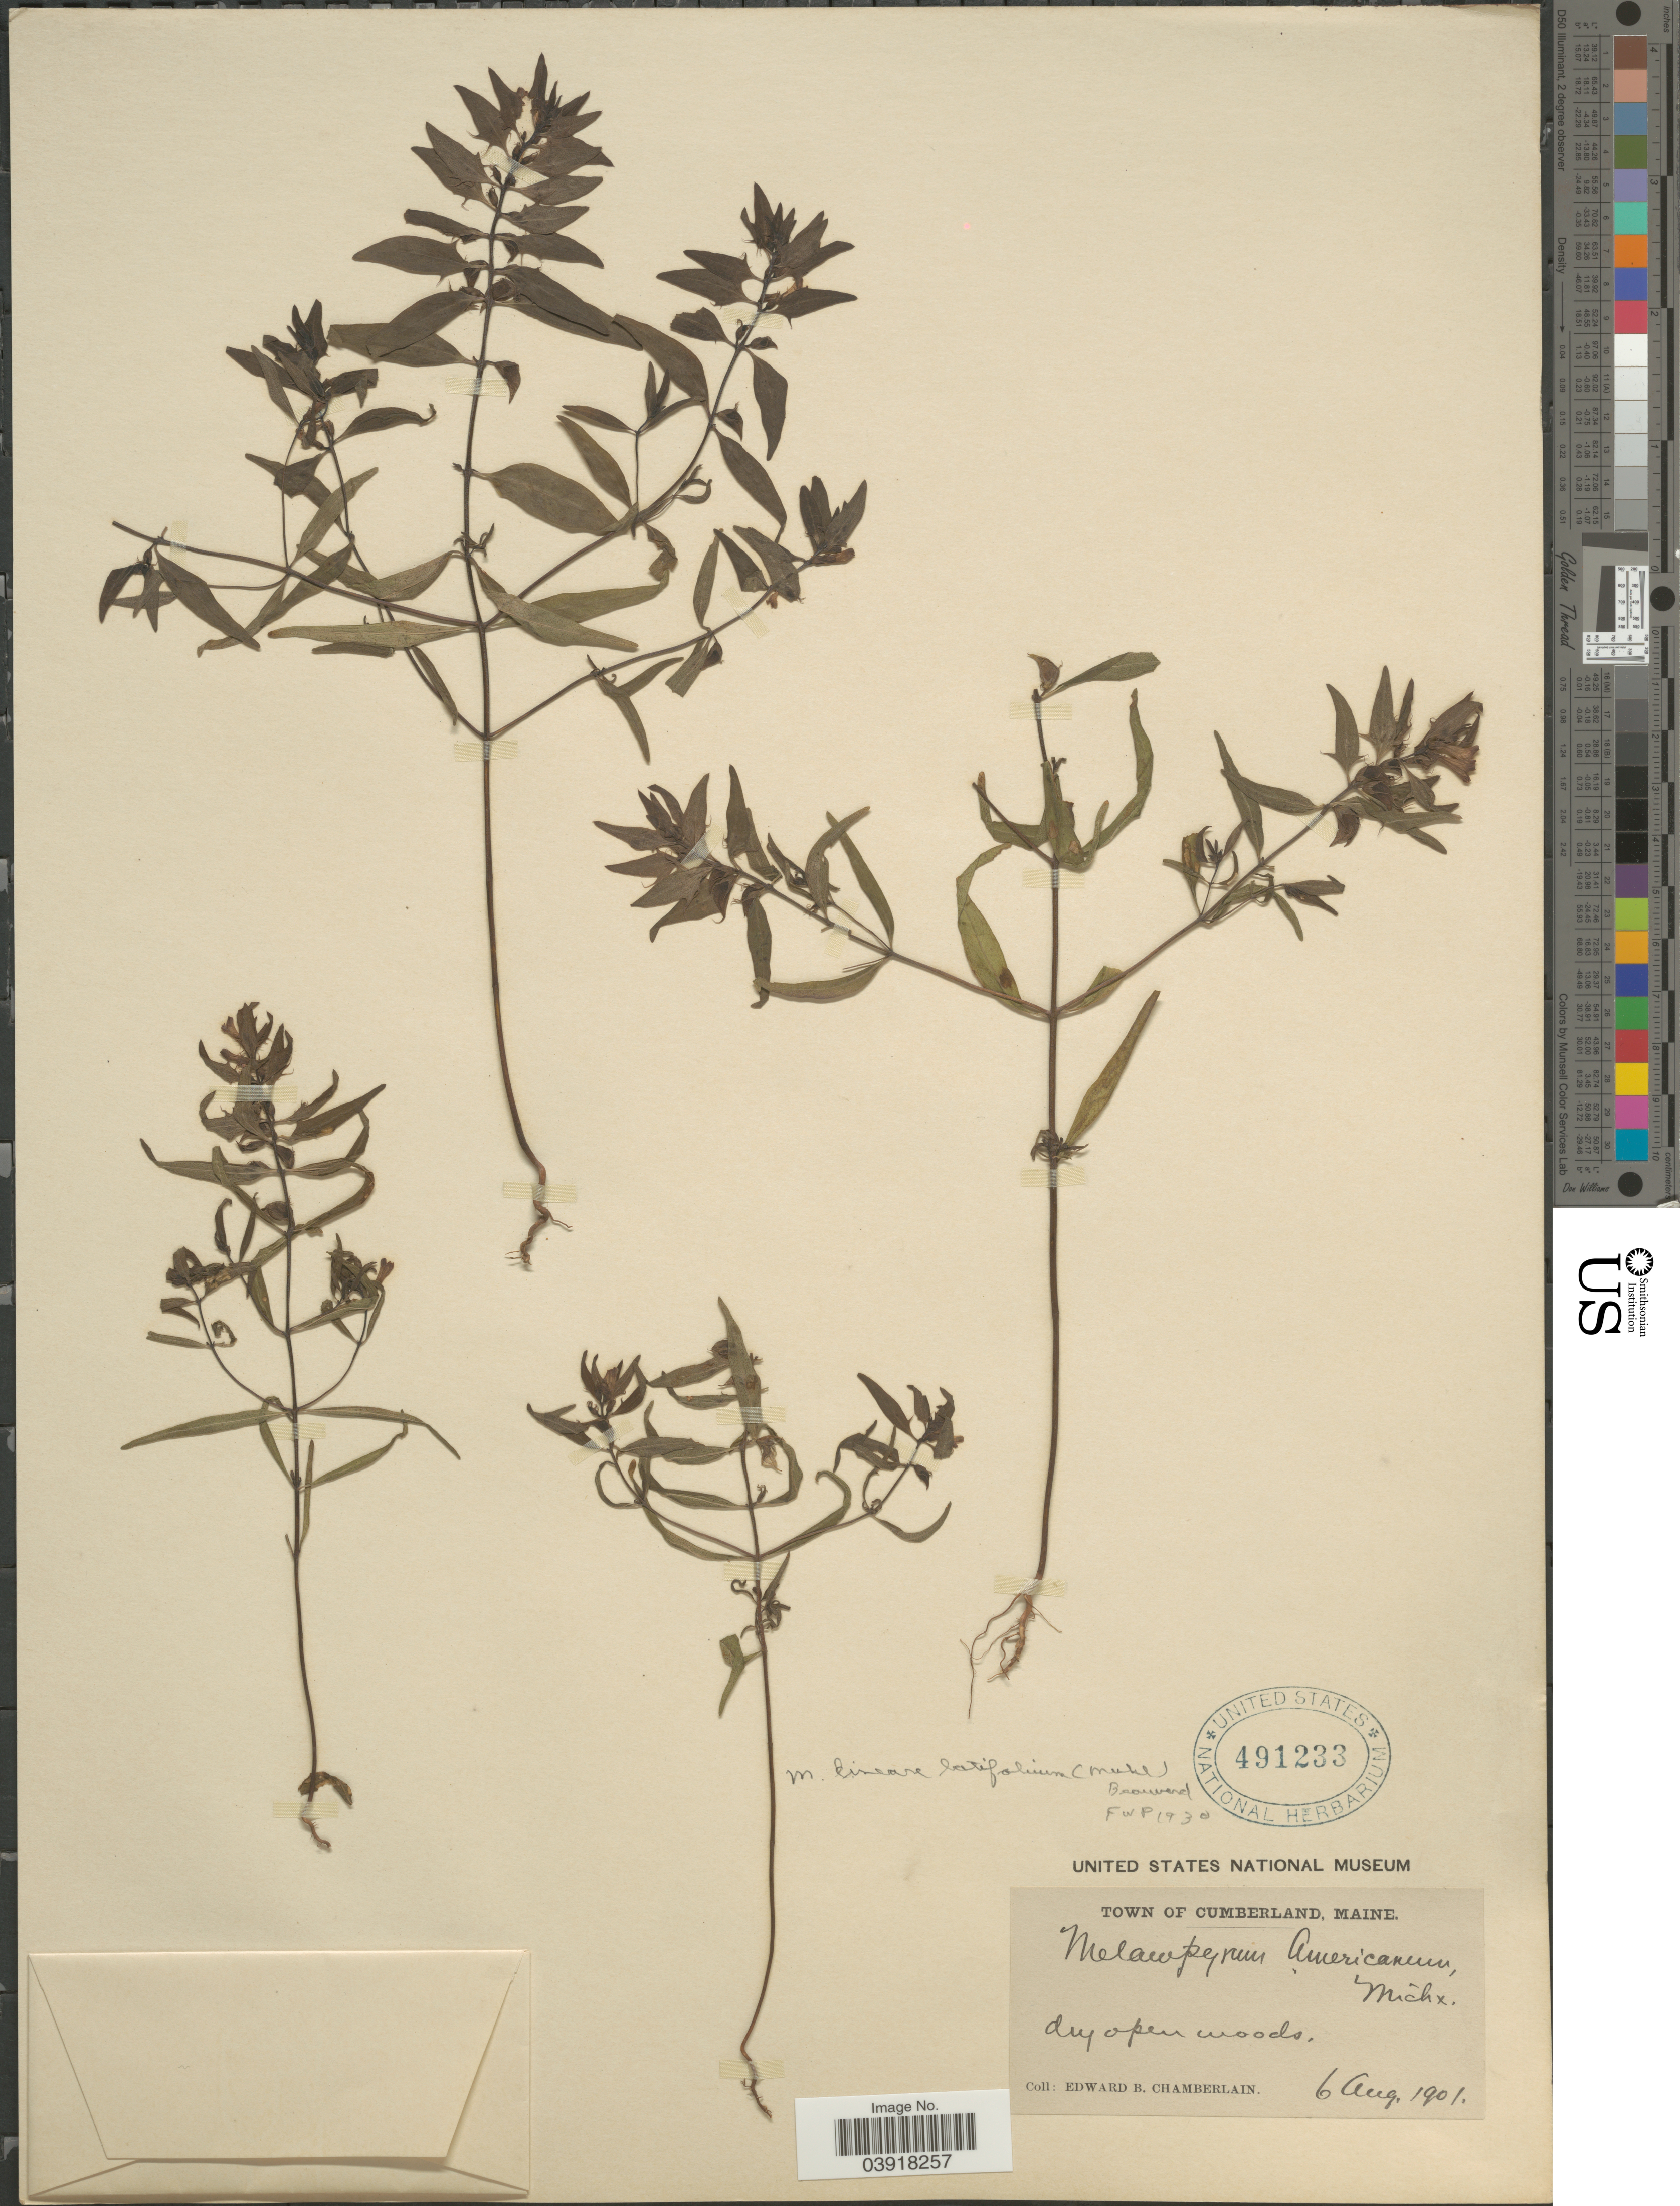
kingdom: Plantae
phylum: Tracheophyta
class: Magnoliopsida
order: Lamiales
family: Orobanchaceae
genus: Melampyrum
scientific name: Melampyrum lineare var. latifolium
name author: (Muhl.) P. Beauv.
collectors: E. Chamberlain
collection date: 1901-08-06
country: United States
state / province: Maine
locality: Town of Cumberland.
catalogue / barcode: US 491233